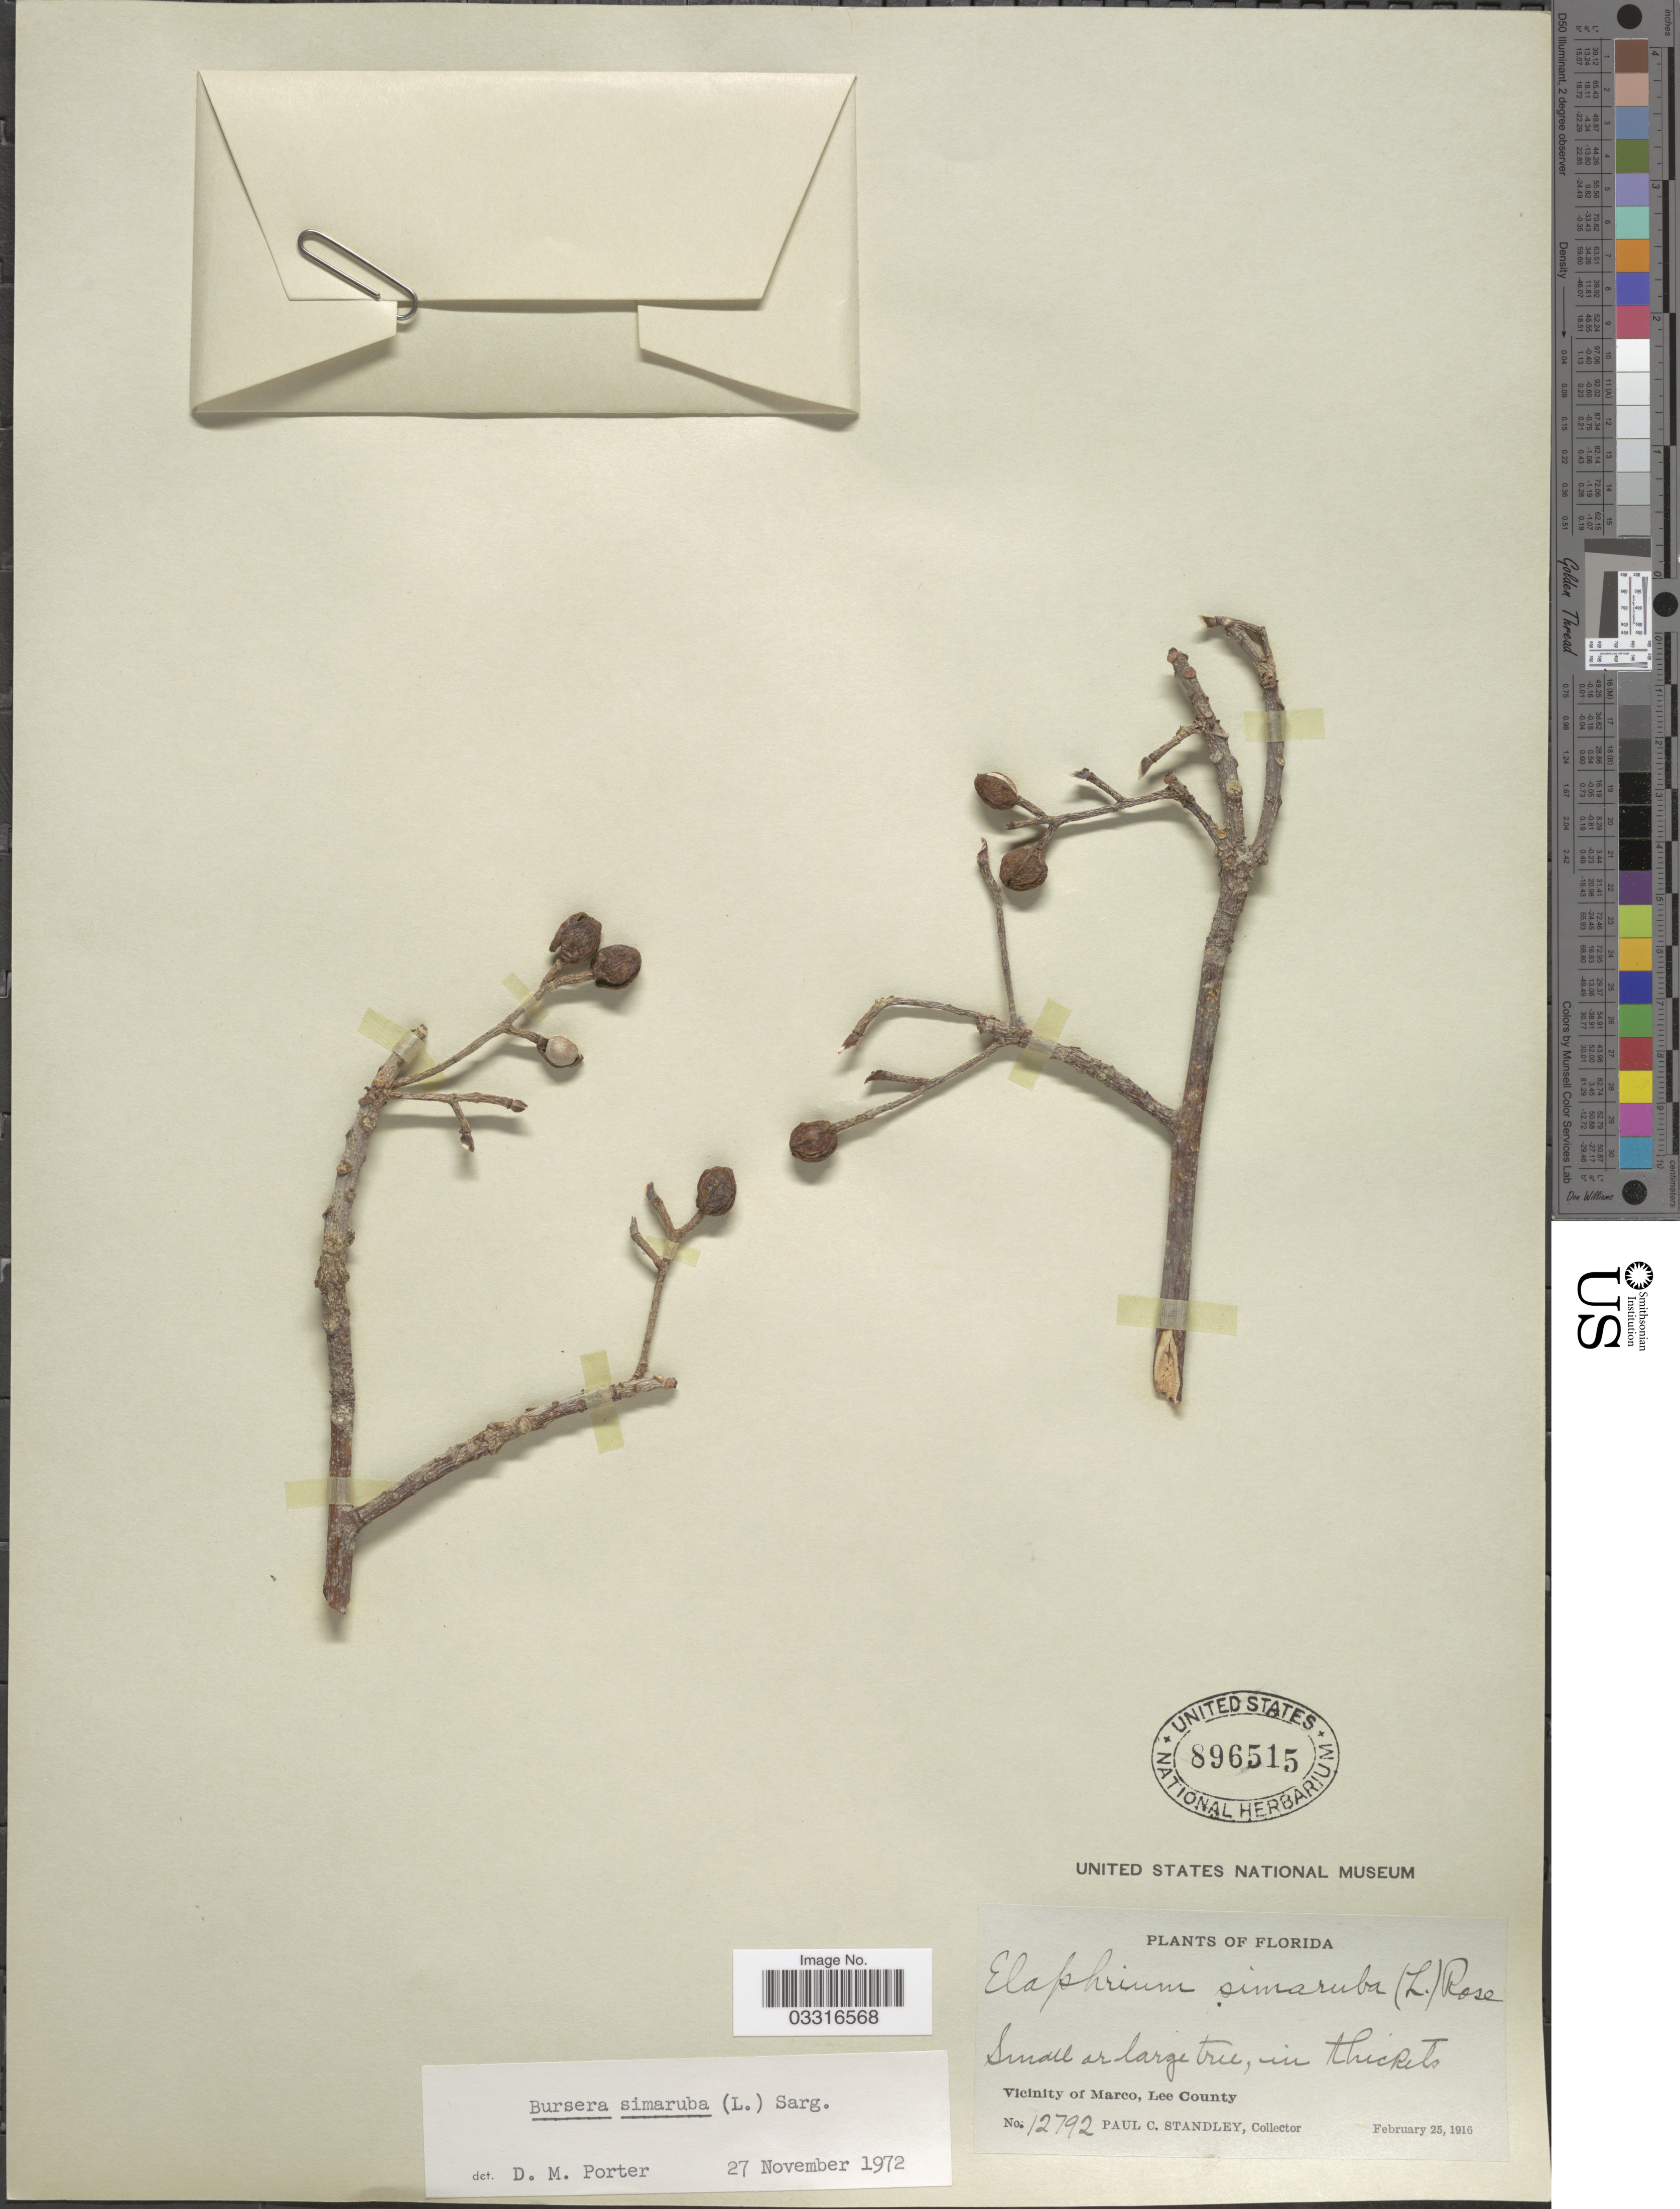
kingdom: Plantae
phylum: Tracheophyta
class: Magnoliopsida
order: Sapindales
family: Burseraceae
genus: Bursera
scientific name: Bursera simaruba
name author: (L.) Sarg.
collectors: P. C. Standley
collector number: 12792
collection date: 1916-02-25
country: United States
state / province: Florida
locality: Vicinity of Marco, Lee County.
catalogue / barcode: US 896515